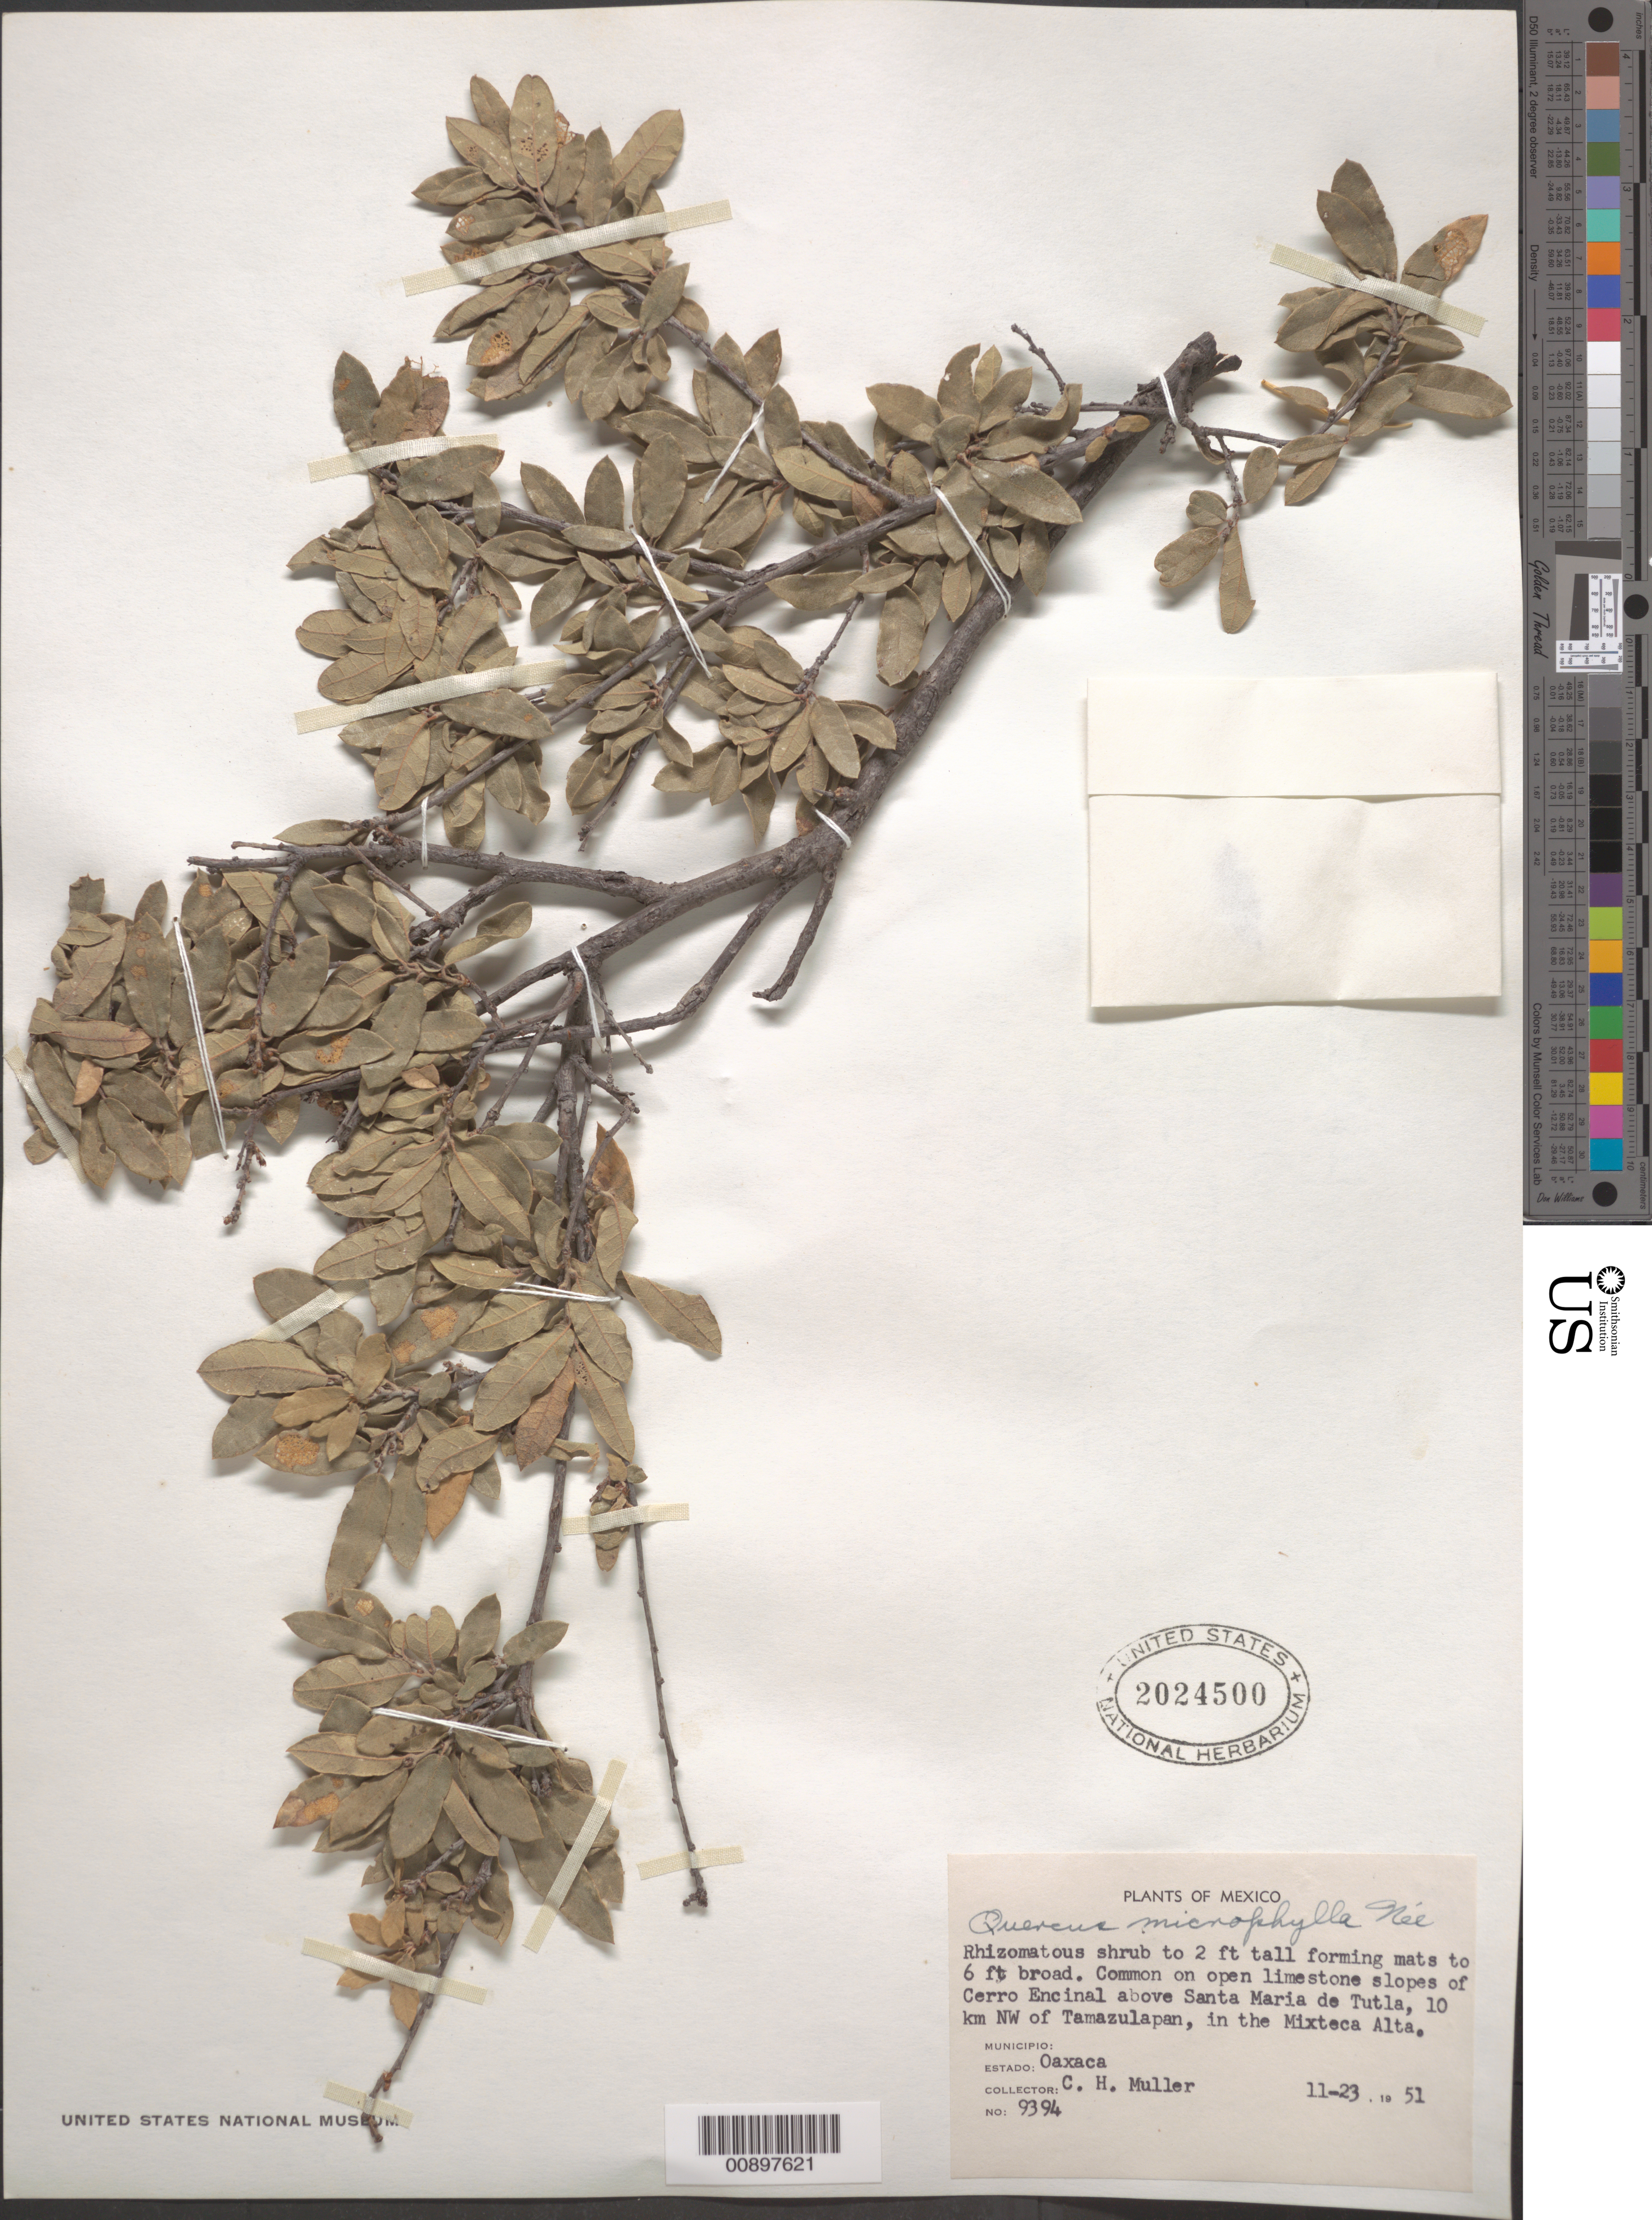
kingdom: Plantae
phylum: Tracheophyta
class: Magnoliopsida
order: Fagales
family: Fagaceae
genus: Quercus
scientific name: Quercus microphylla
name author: Née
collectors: C. H. Muller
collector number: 9394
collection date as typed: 23 Nov 1951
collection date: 1951-11-23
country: Mexico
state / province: Oaxaca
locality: Cerro Encinal above Santa Maria de Tutla, 10 km NW of Tamazulapan, in the Mixteca Alta.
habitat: Common on open limestone slopes of Cerro.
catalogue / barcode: US 2024500